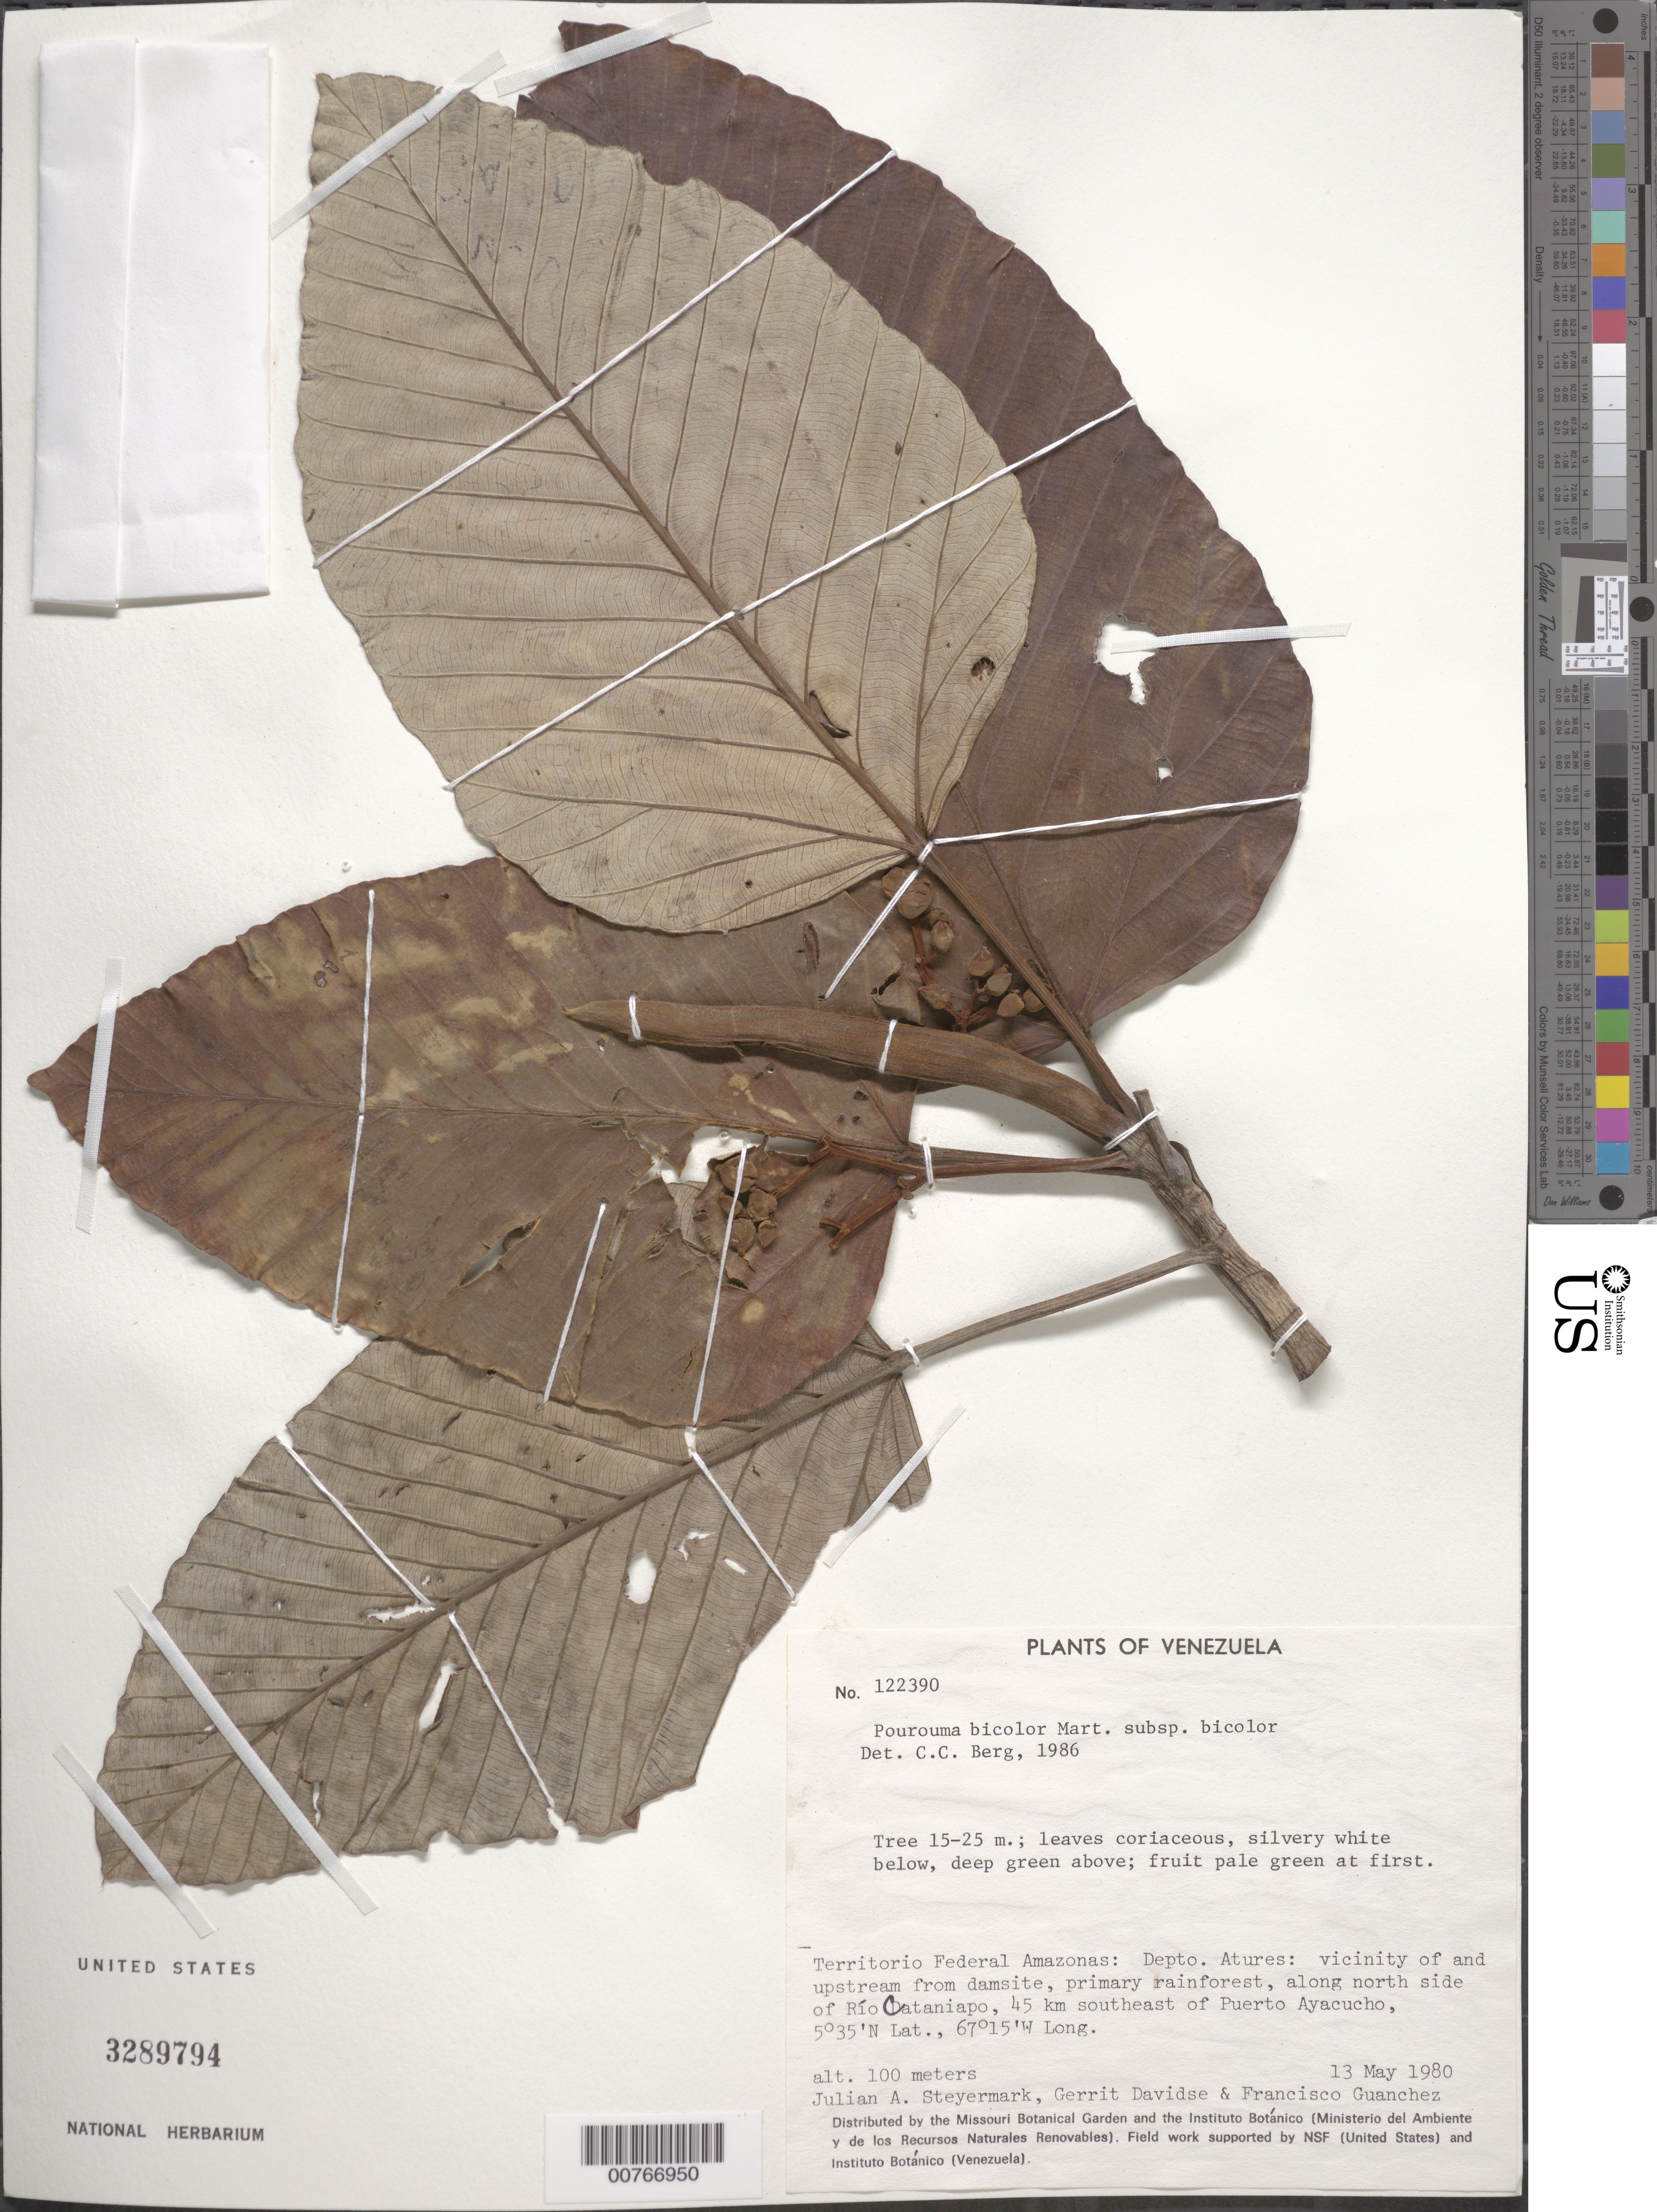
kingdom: Plantae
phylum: Tracheophyta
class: Magnoliopsida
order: Rosales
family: Urticaceae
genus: Pourouma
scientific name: Pourouma bicolor subsp. bicolor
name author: Mart.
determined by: Berg, C. C.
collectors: J. Steyermark, G. Davidse & F. Guánchez M.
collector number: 122390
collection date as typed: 13-May-80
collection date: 1980-05-13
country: Venezuela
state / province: Amazonas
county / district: Atures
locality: Río Cataniapo, along north side, 45 km SE Puerto Ayacucho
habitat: Vic. of and upstream from damsite, primary rainforest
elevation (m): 100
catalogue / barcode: US 3289794